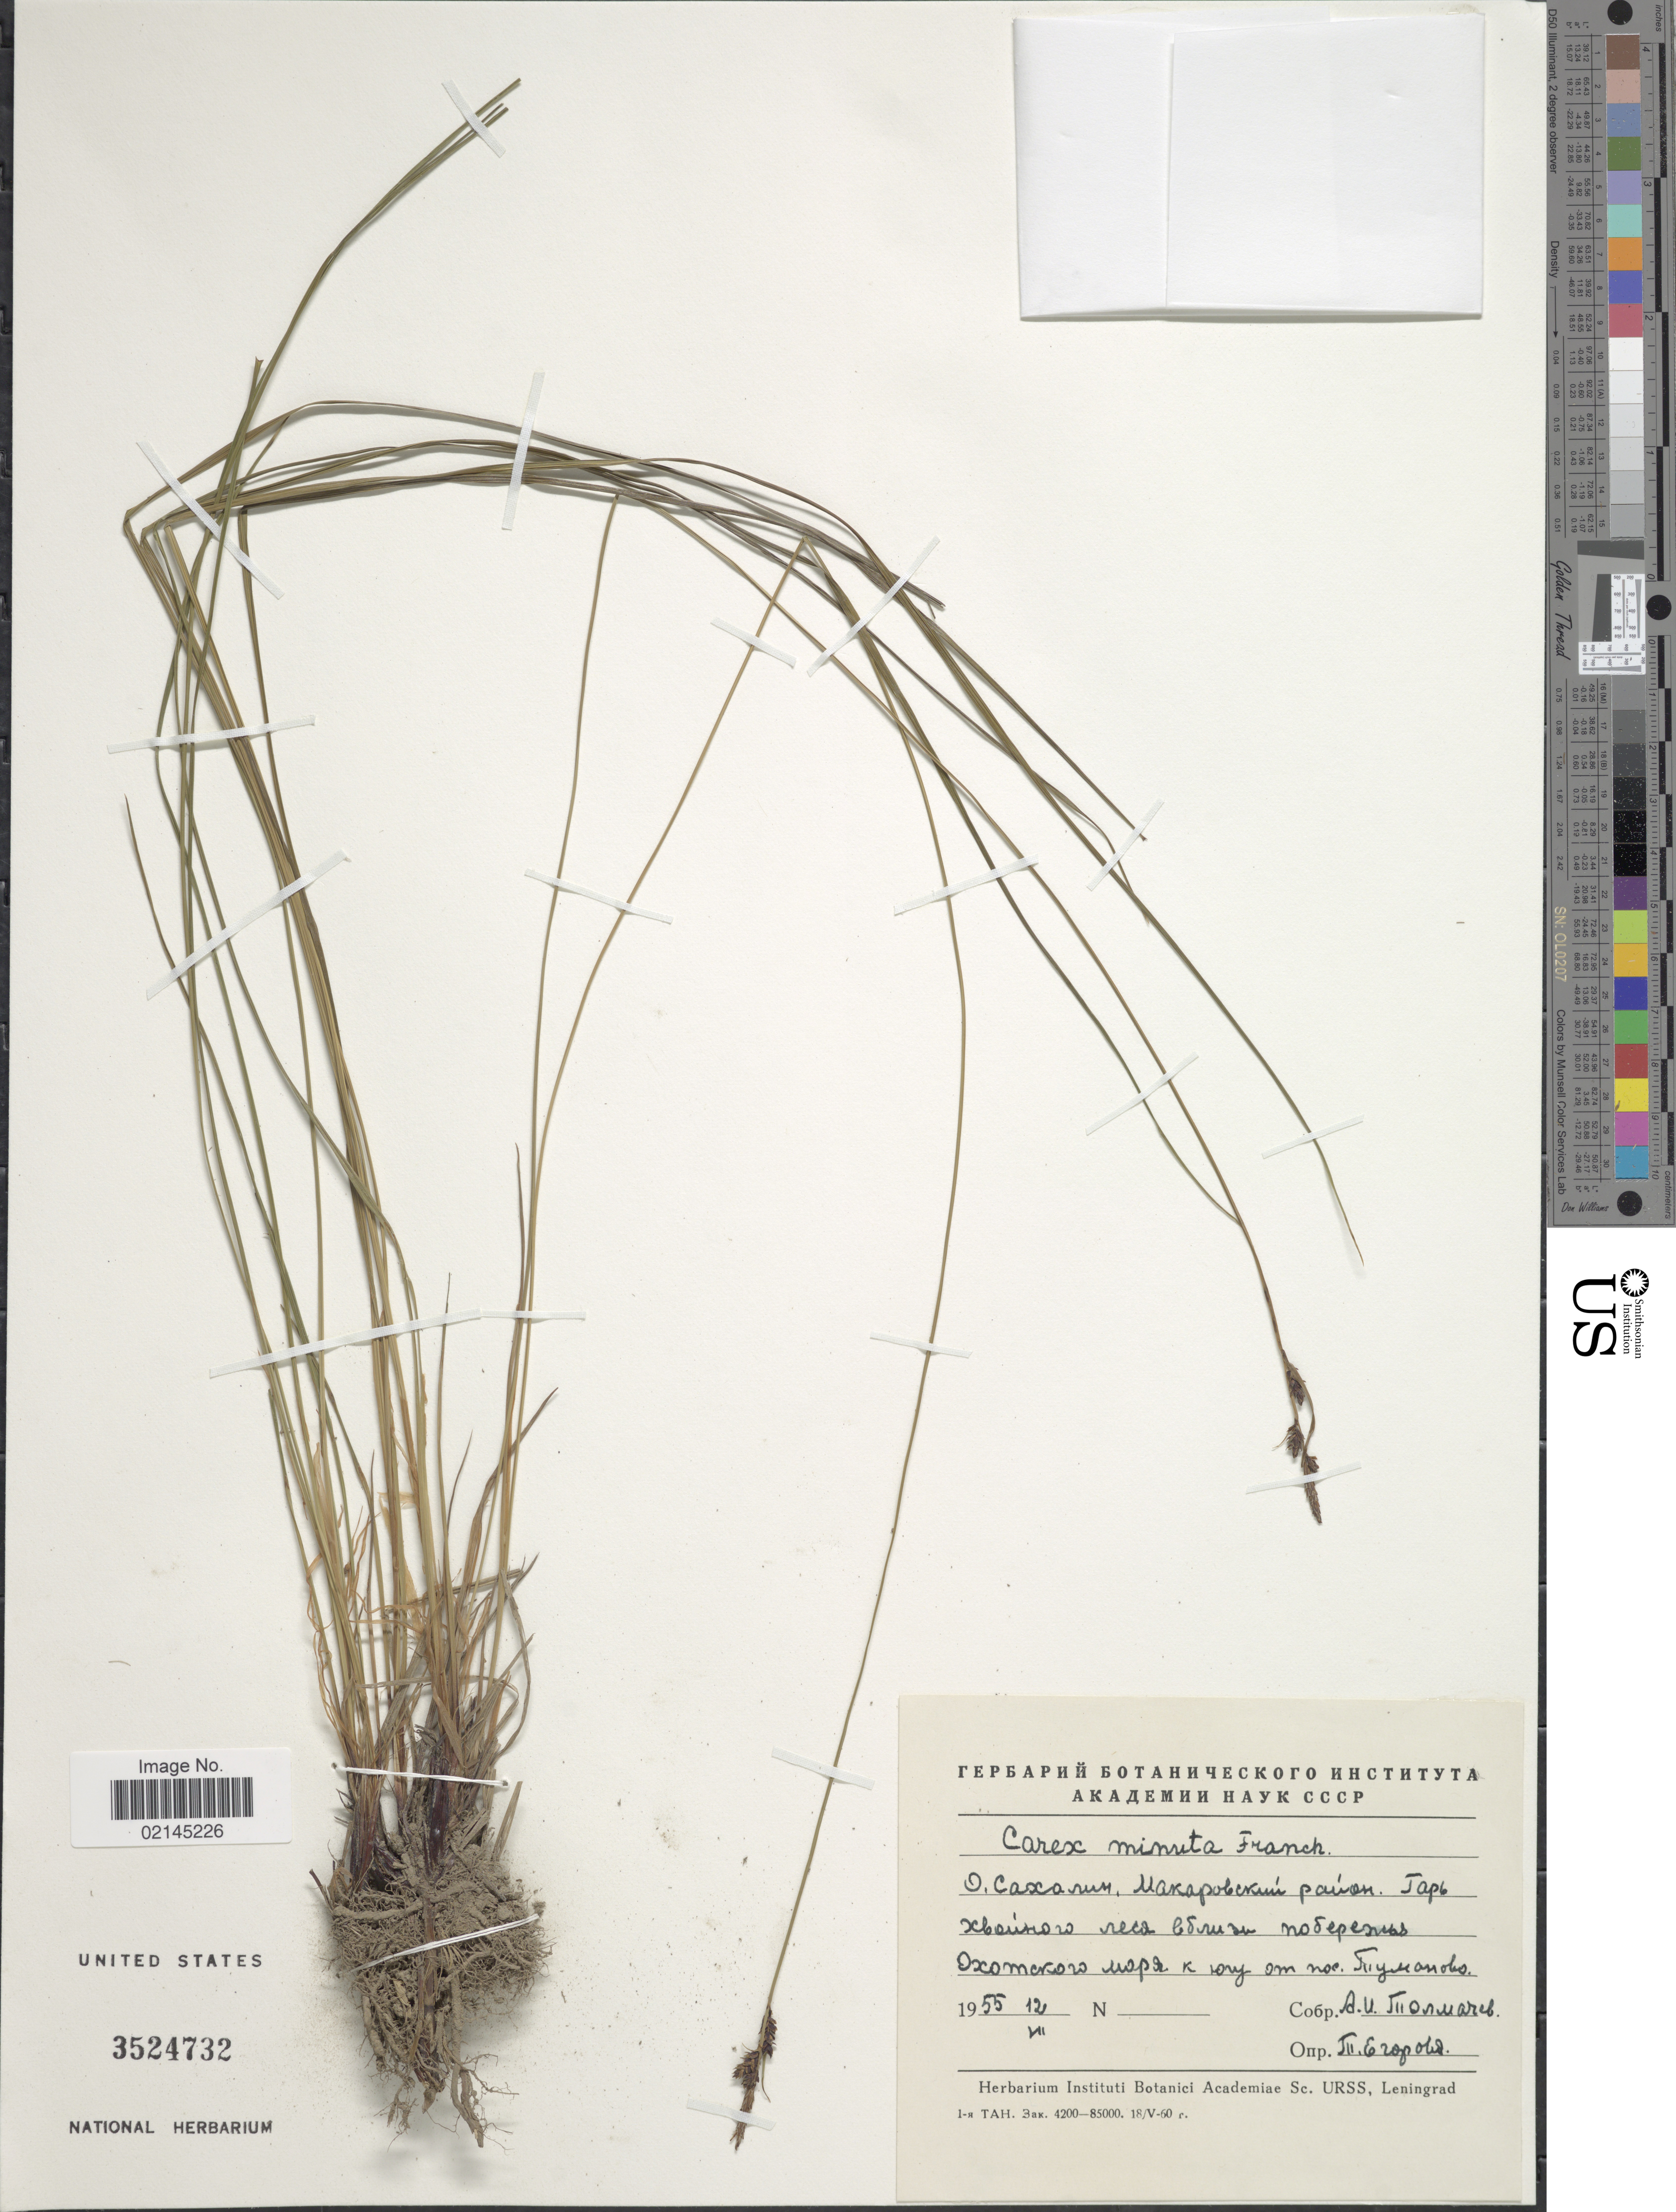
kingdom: Plantae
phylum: Tracheophyta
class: Liliopsida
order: Poales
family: Cyperaceae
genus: Carex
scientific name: Carex minuta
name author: Franch.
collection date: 1955-07-12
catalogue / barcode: US 3524732